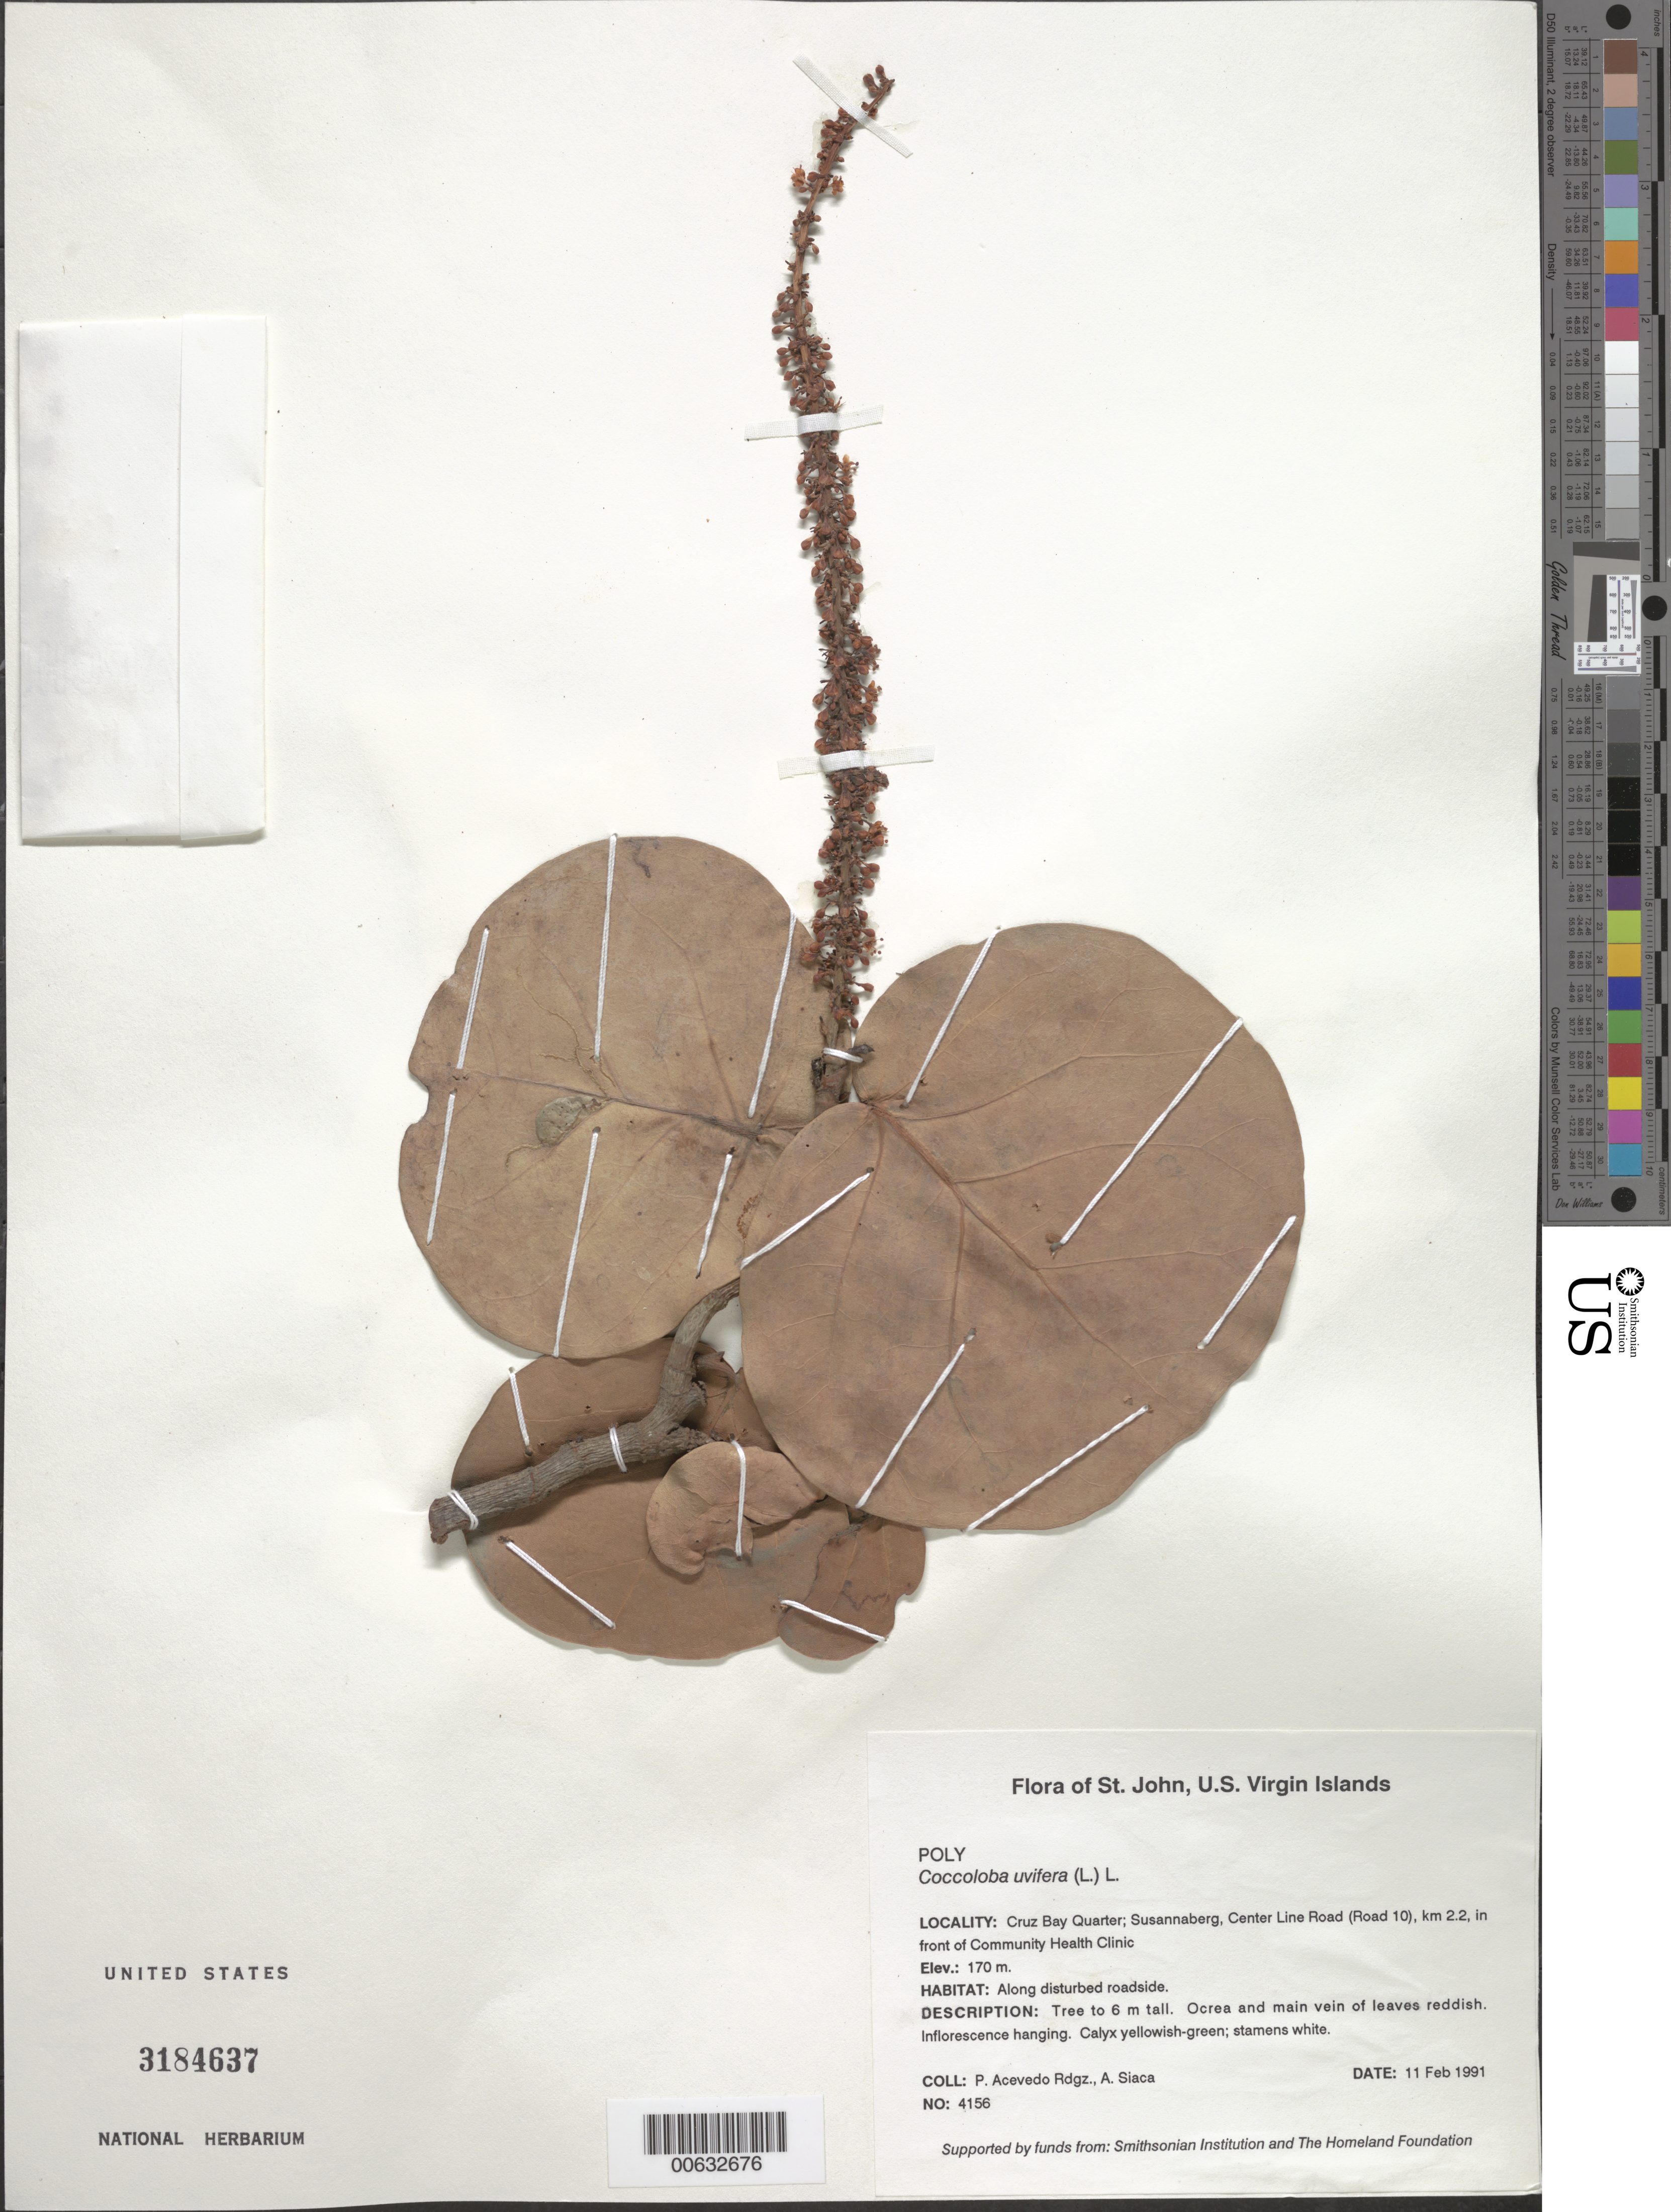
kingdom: Plantae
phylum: Tracheophyta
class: Magnoliopsida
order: Caryophyllales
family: Polygonaceae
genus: Coccoloba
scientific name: Coccoloba uvifera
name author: L.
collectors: P. Acevedo-Rodr. & A. Siaca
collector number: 4156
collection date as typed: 11 Feb 1991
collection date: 1991-02-11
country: U.S. Virgin Islands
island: St. John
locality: Cruz Bay Quarter; Susannaberg, Center Line Road (Road 10), km 2.2, in front of Community Health Clinic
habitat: Along disturbed roadside.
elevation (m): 170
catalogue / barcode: US 3184637